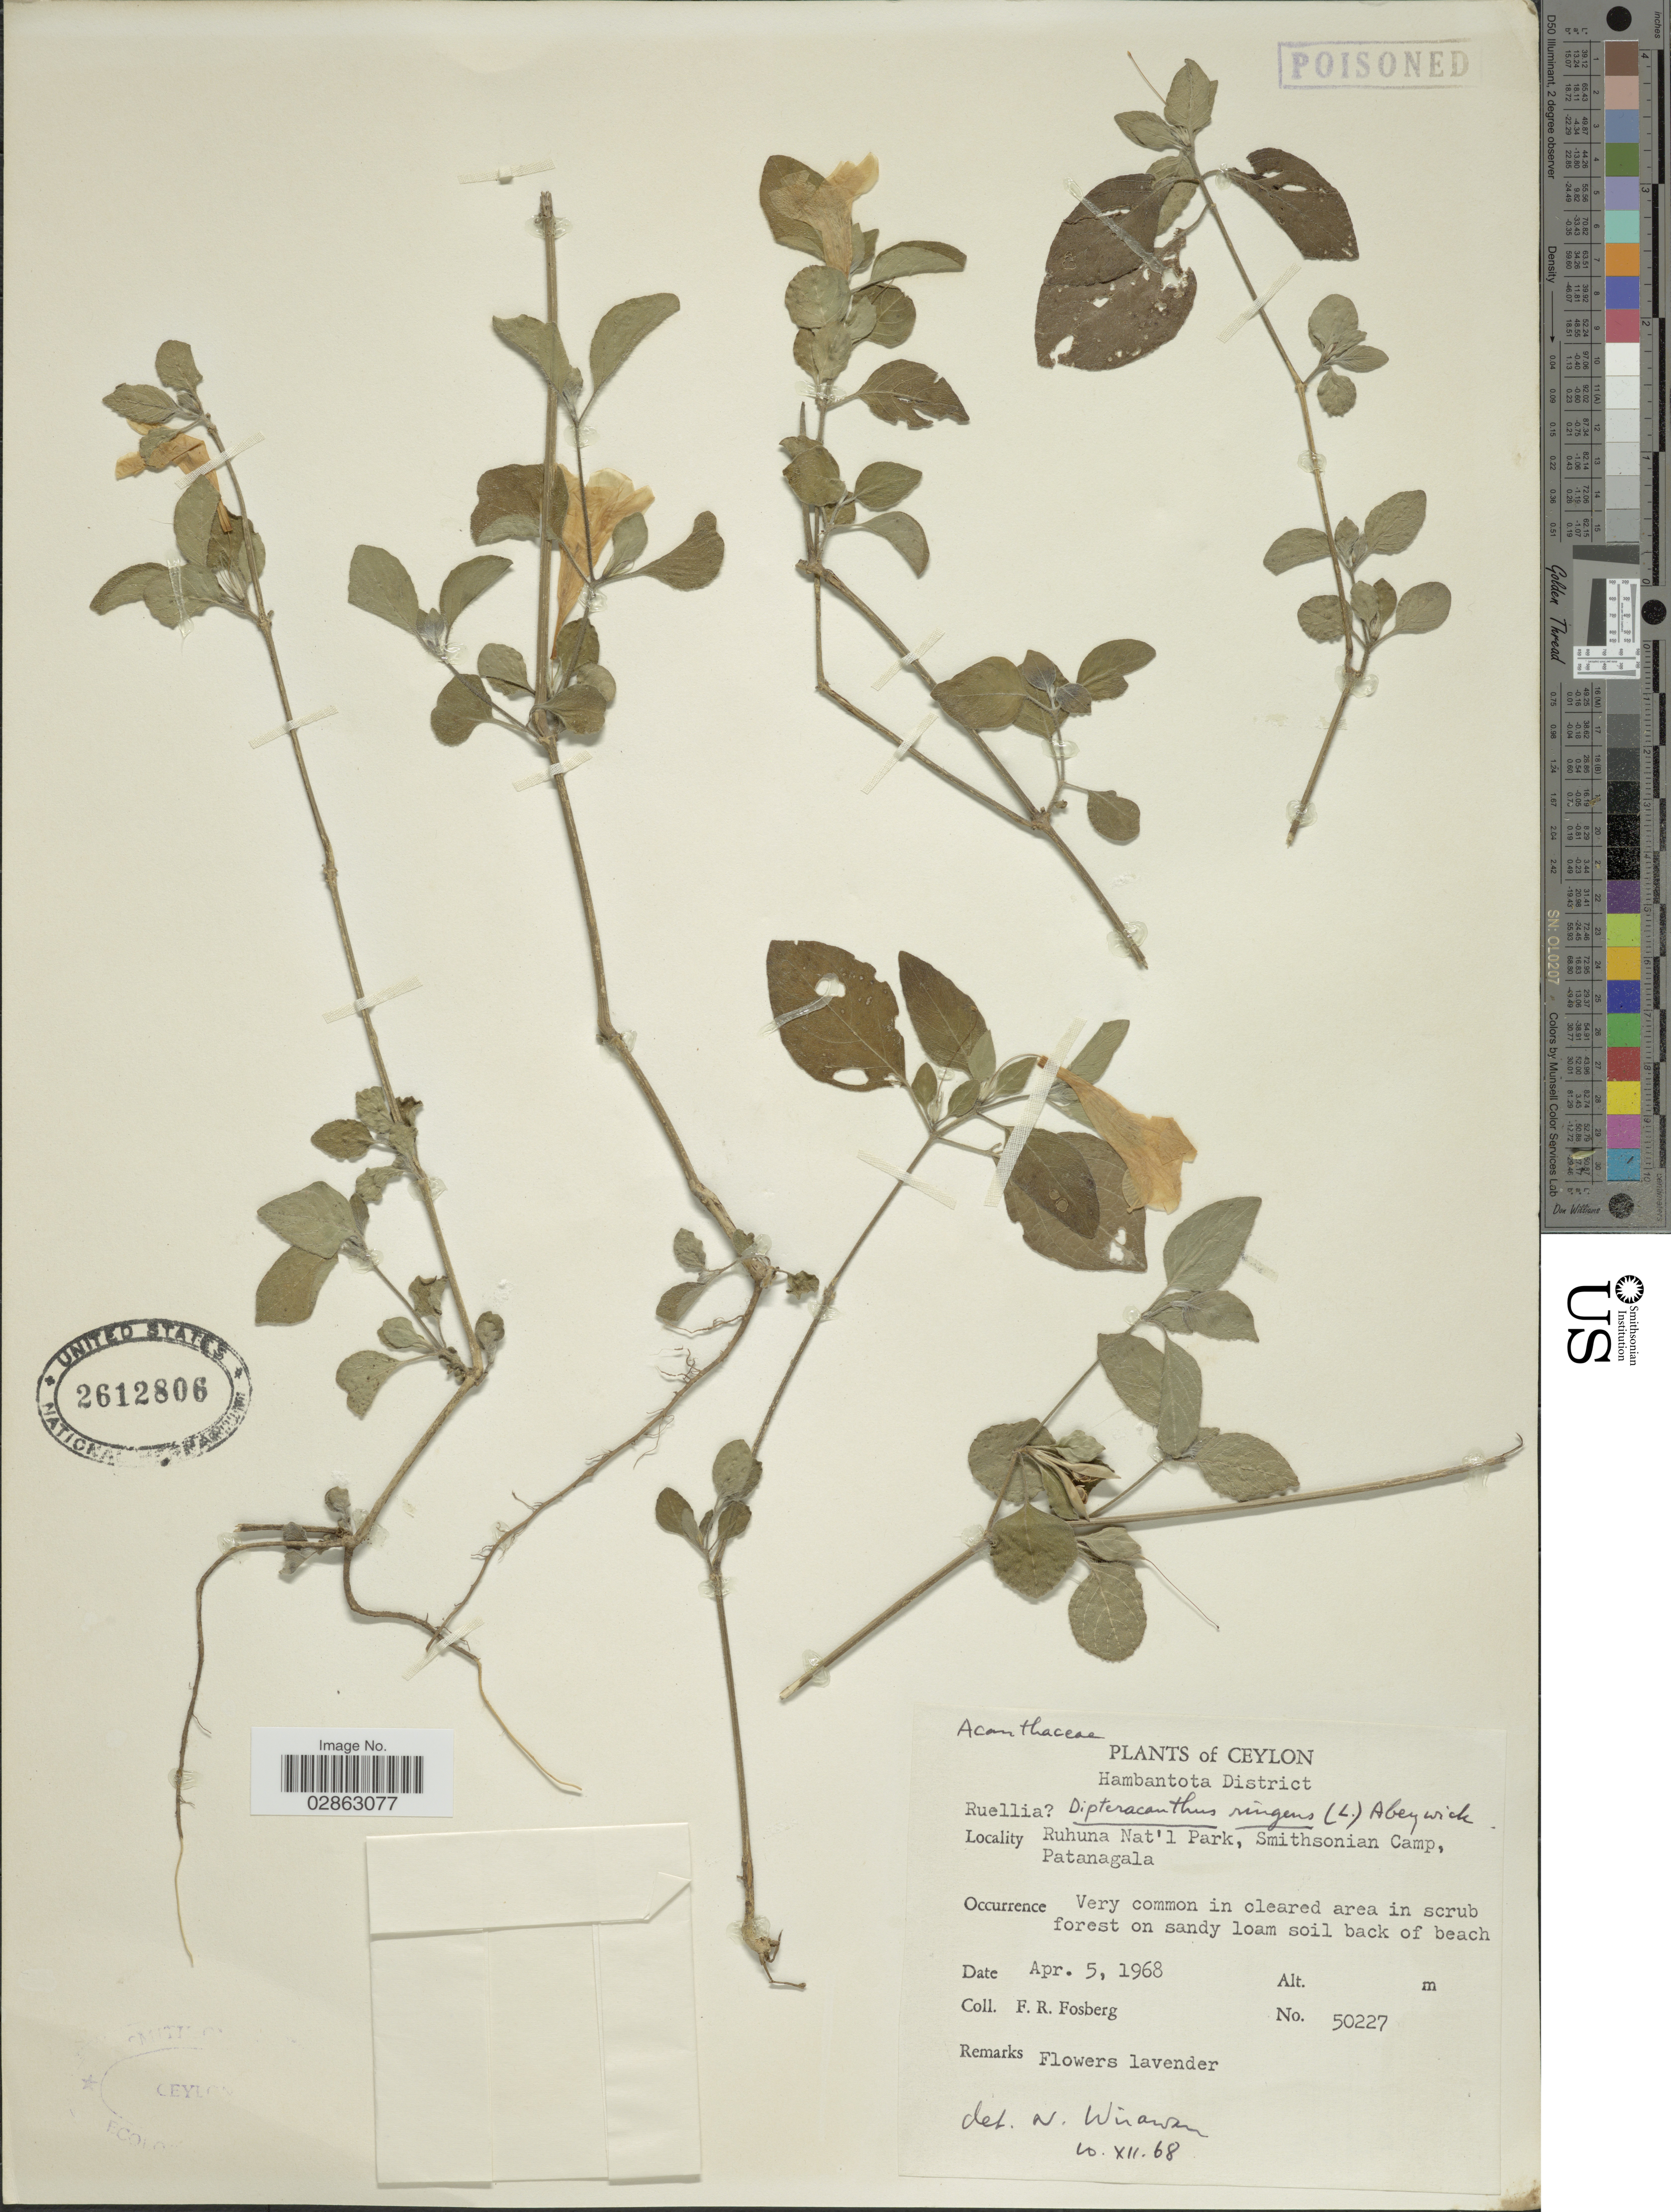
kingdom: Plantae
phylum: Tracheophyta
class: Magnoliopsida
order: Lamiales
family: Acanthaceae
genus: Ruellia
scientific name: Ruellia ringens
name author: L.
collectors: F. R. Fosberg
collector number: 50227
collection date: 1968-04-05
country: Sri Lanka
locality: Ceylon. Hambantota District. Ruhuna Nat'l Park, Smithsonian Camp, Patanagala.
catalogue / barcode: US 2612806